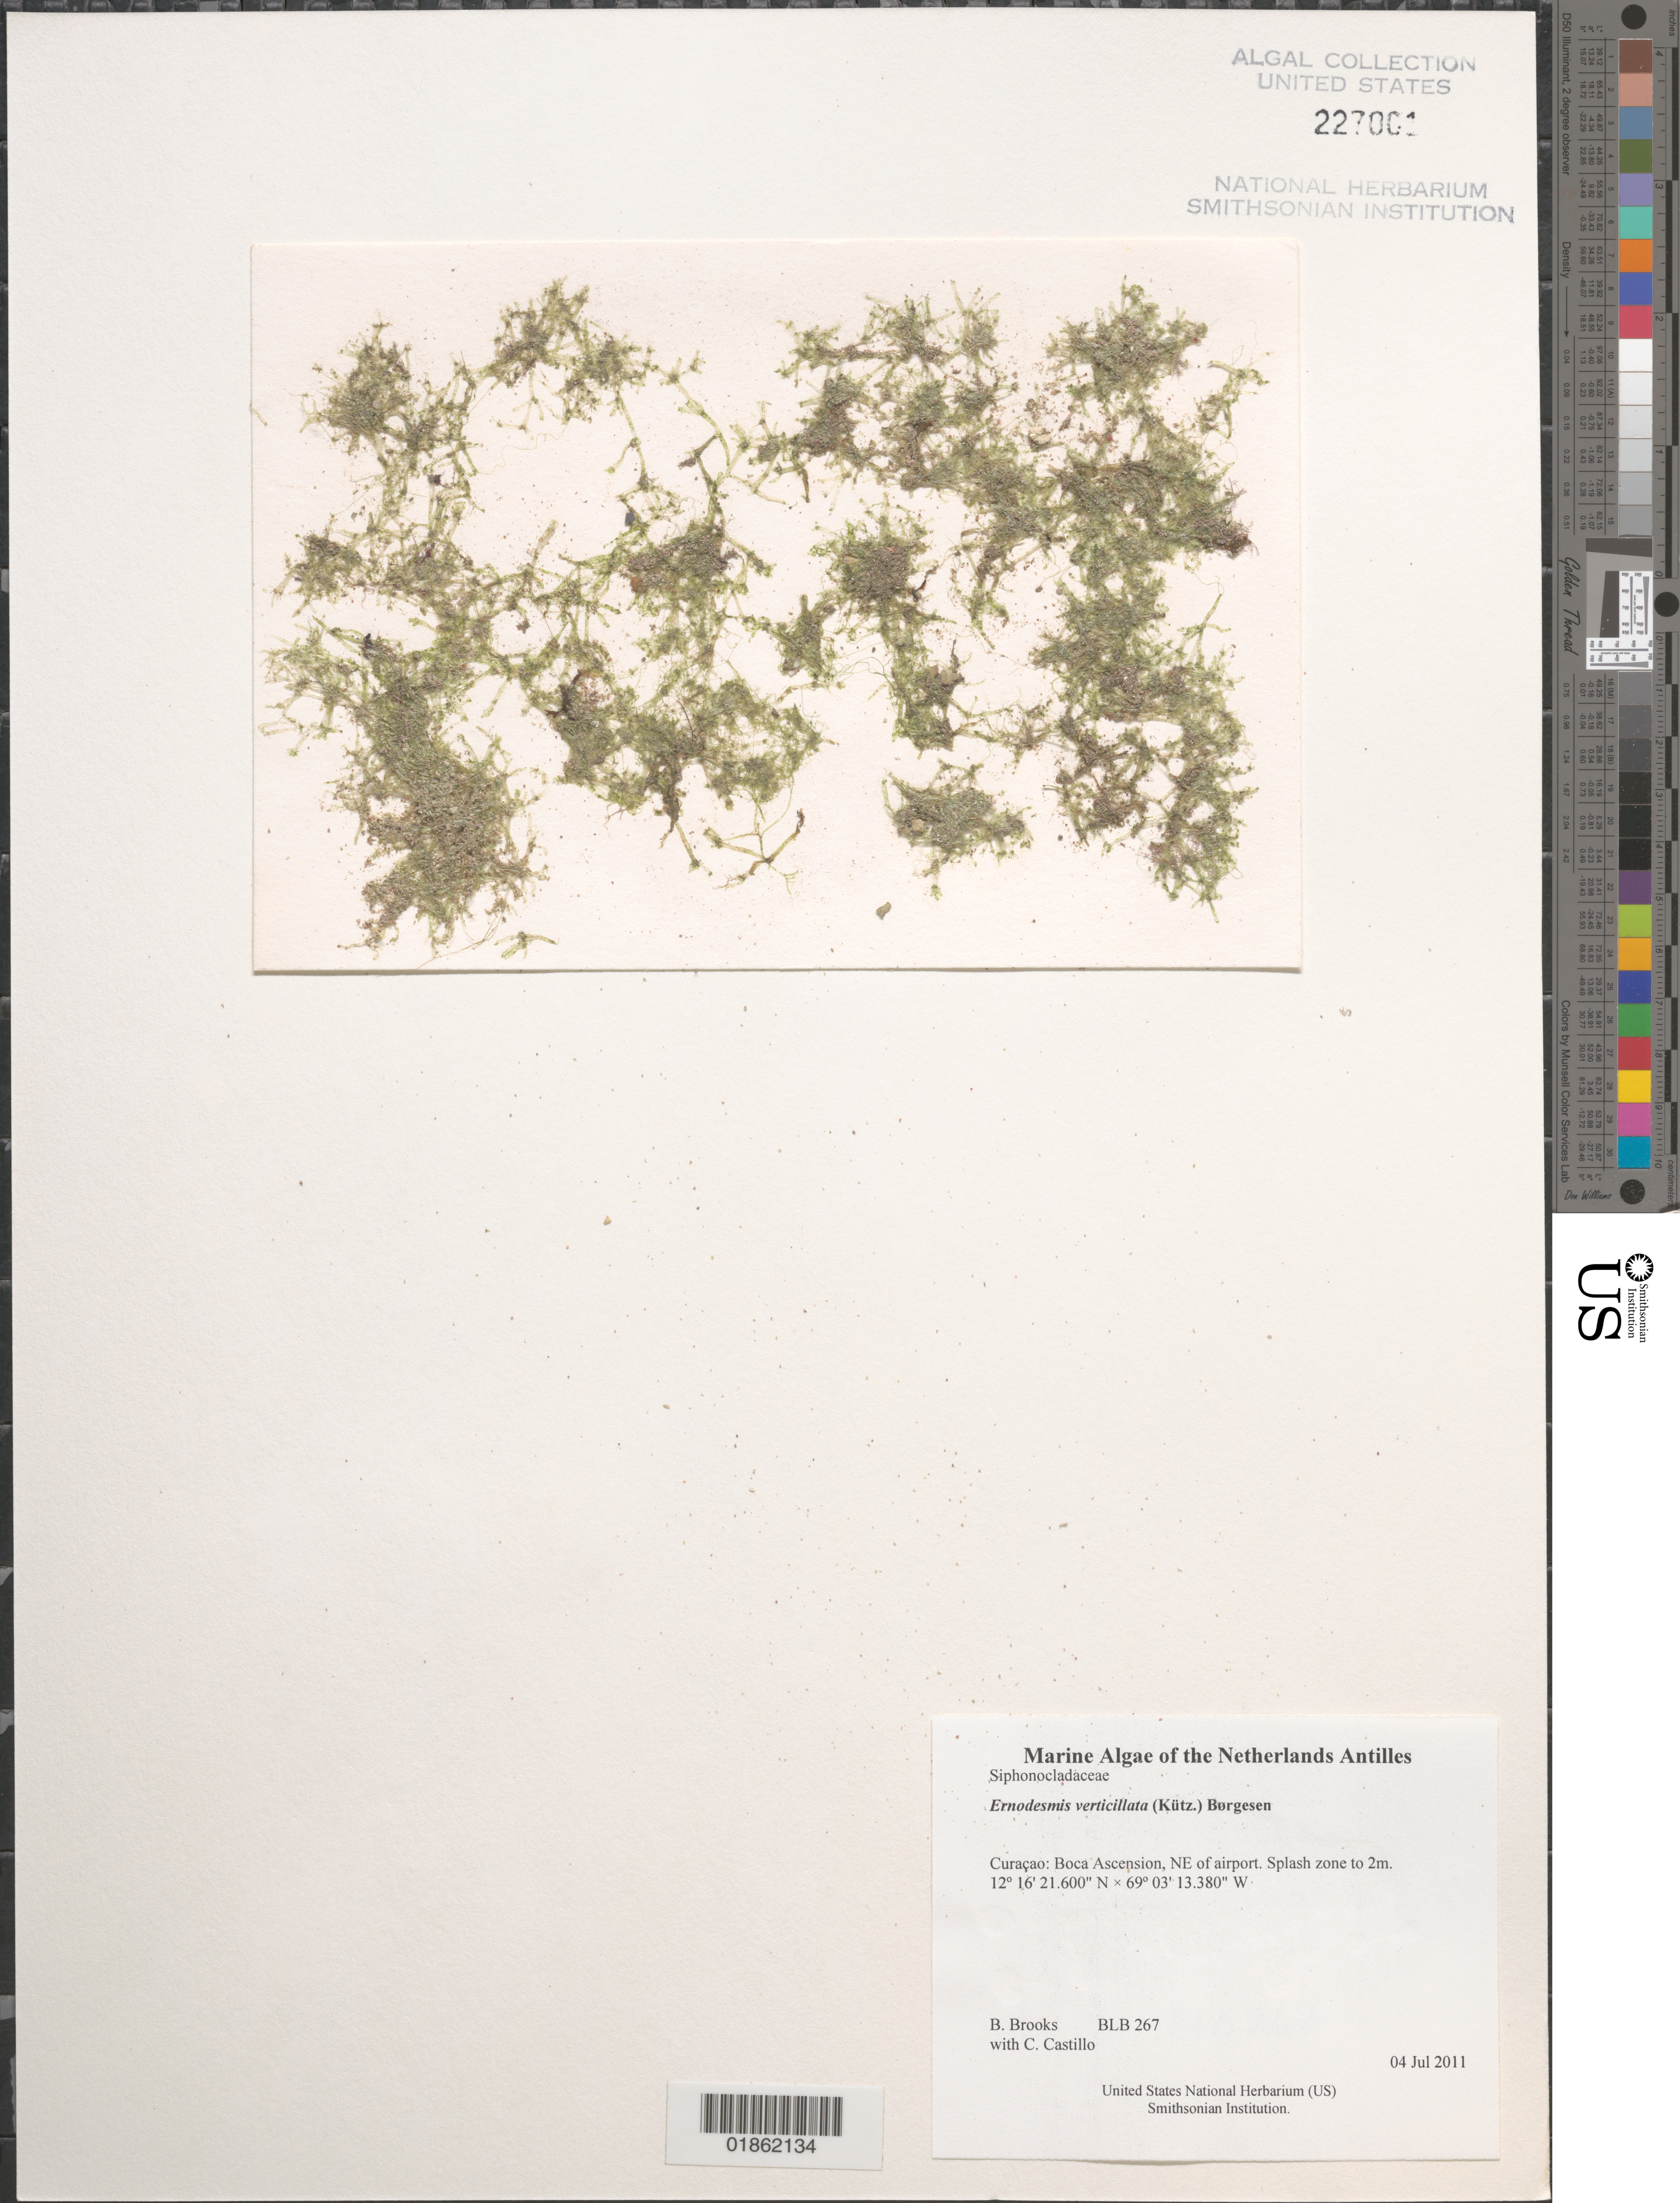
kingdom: Plantae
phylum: Chlorophyta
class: Ulvophyceae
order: Siphonocladales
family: Siphonocladaceae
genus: Ernodesmis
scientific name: Ernodesmis verticillata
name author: (Kütz.) Børgesen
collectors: B. Brooks & C. Castillo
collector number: BLB 267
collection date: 2011-07-04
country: Curaçao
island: Curaçao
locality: Boca Ascension, NE of airport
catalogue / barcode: US 227001